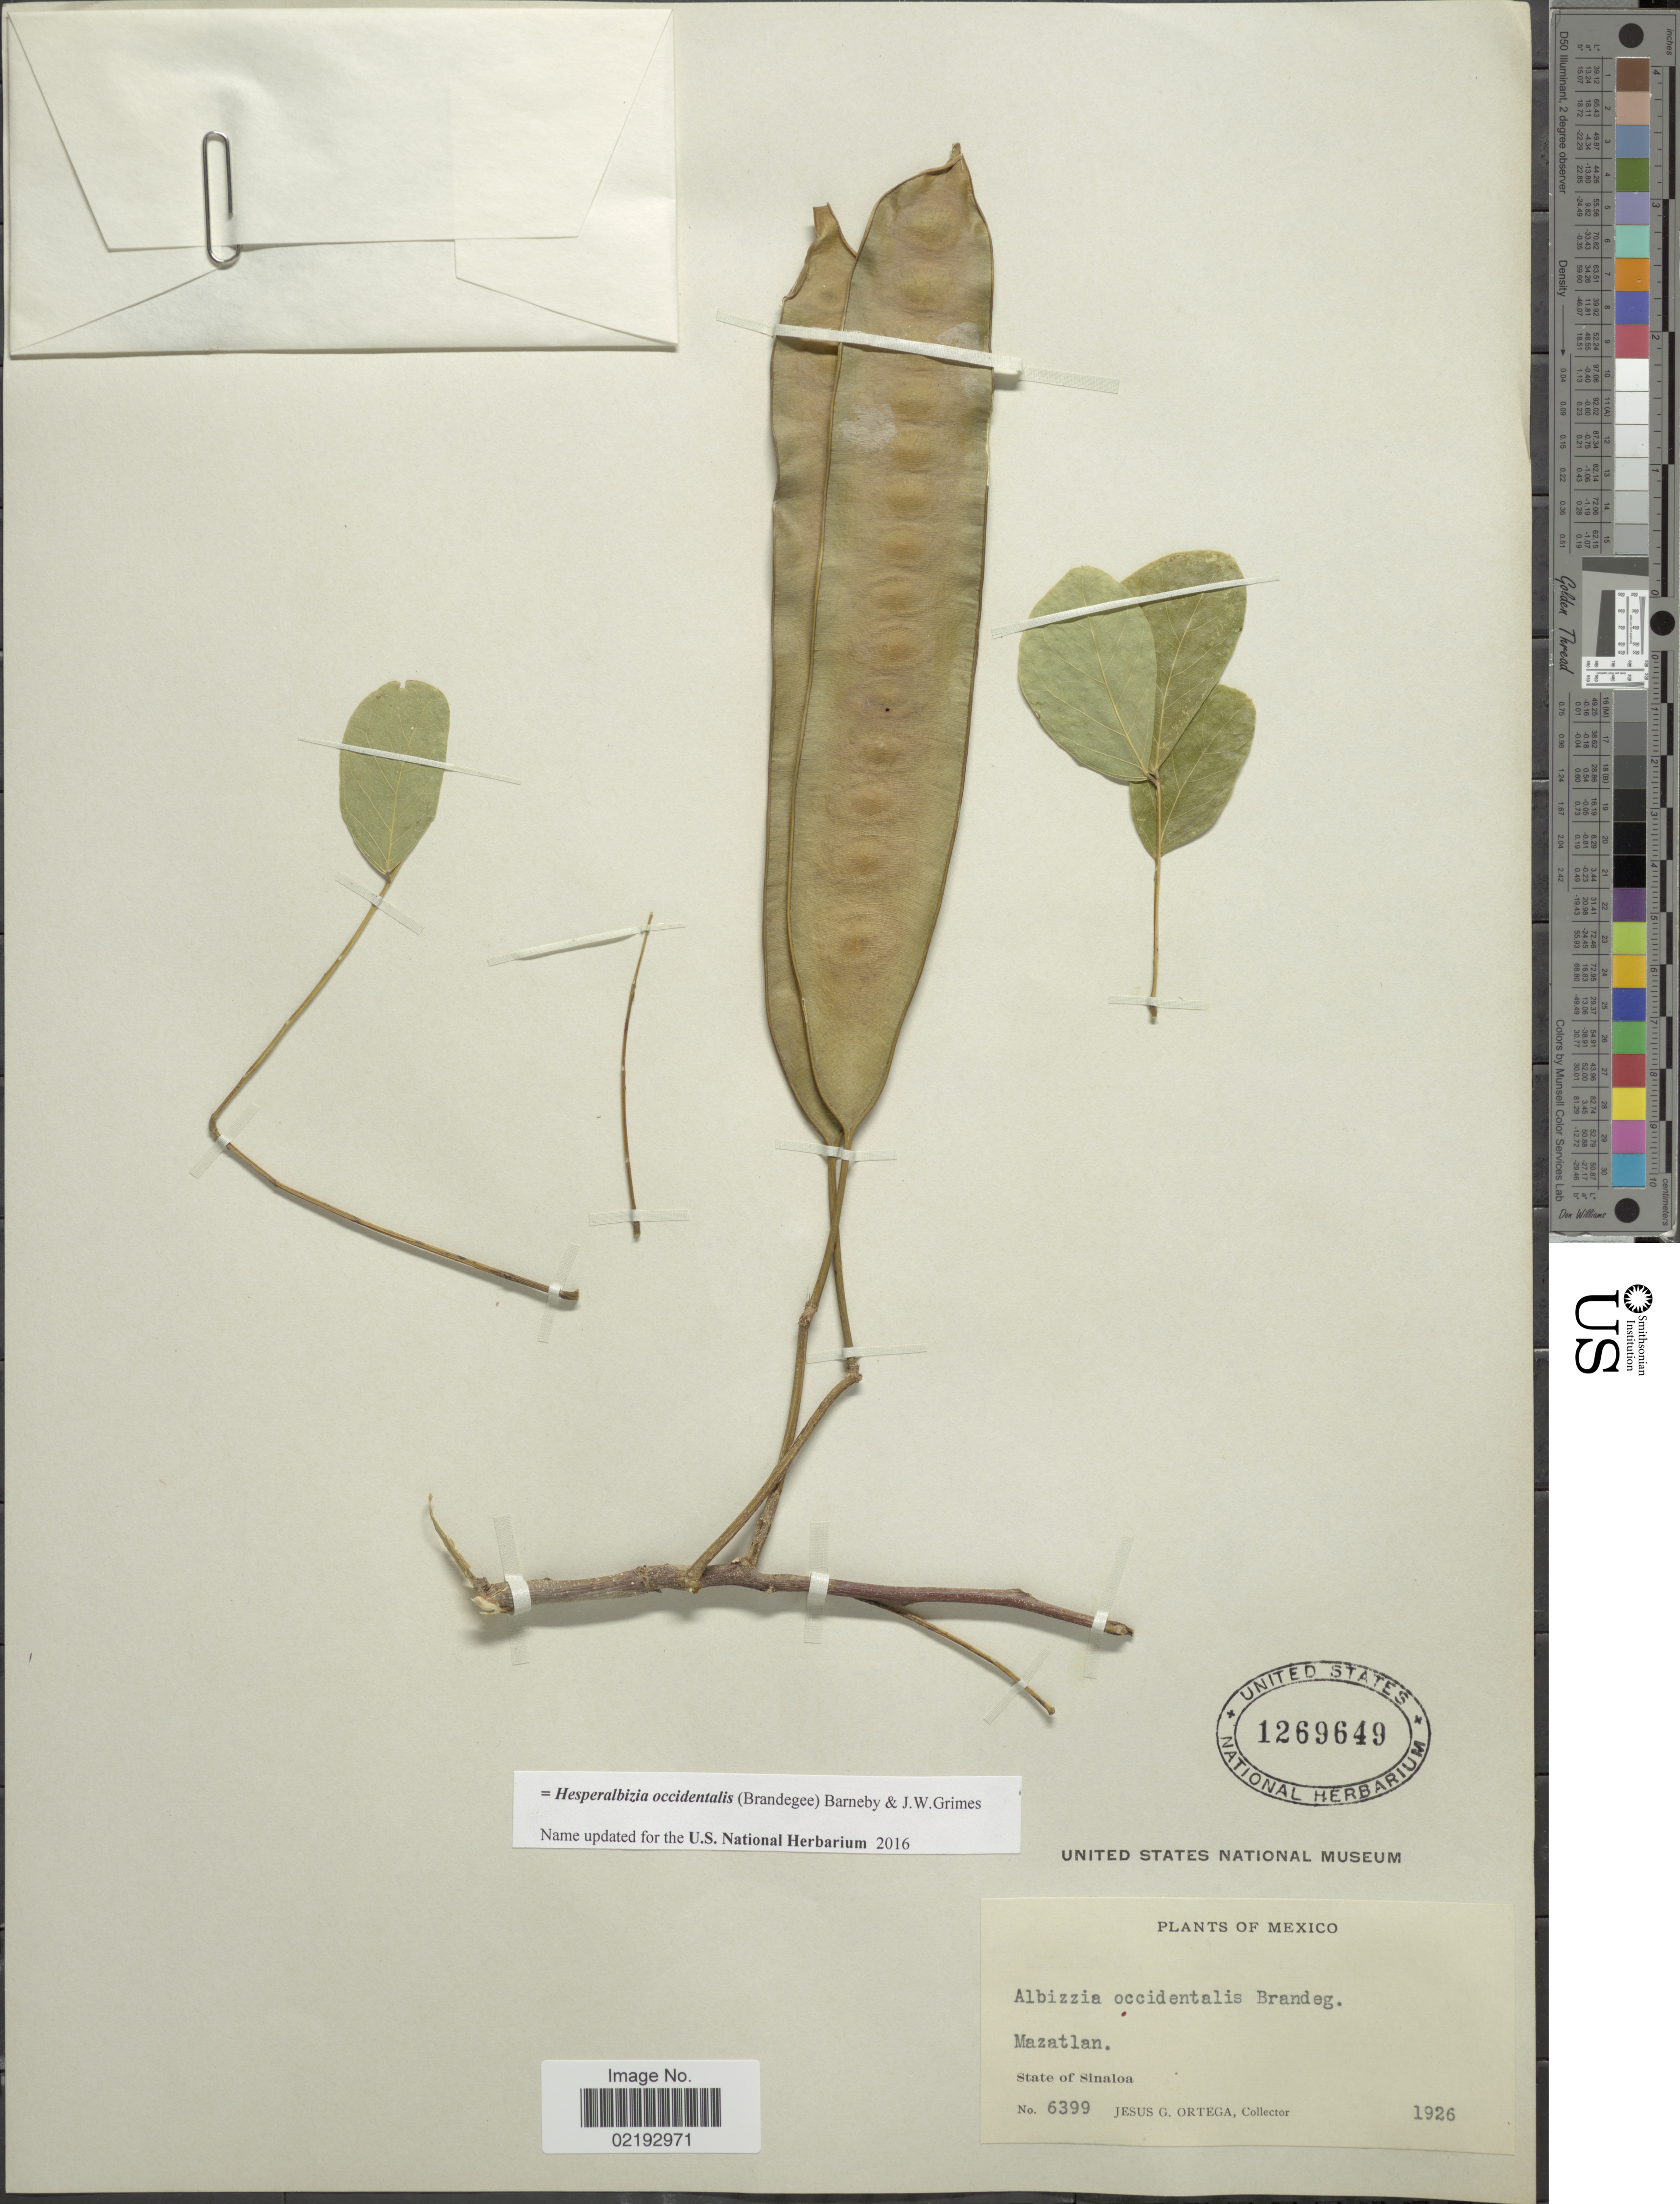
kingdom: Plantae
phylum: Tracheophyta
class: Magnoliopsida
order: Fabales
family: Fabaceae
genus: Hesperalbizia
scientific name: Hesperalbizia occidentalis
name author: (Brandegee) Barneby & J.W. Grimes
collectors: J. Ortega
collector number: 6399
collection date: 1926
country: Mexico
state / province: Sinaloa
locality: Mazatlan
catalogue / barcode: US 1269649